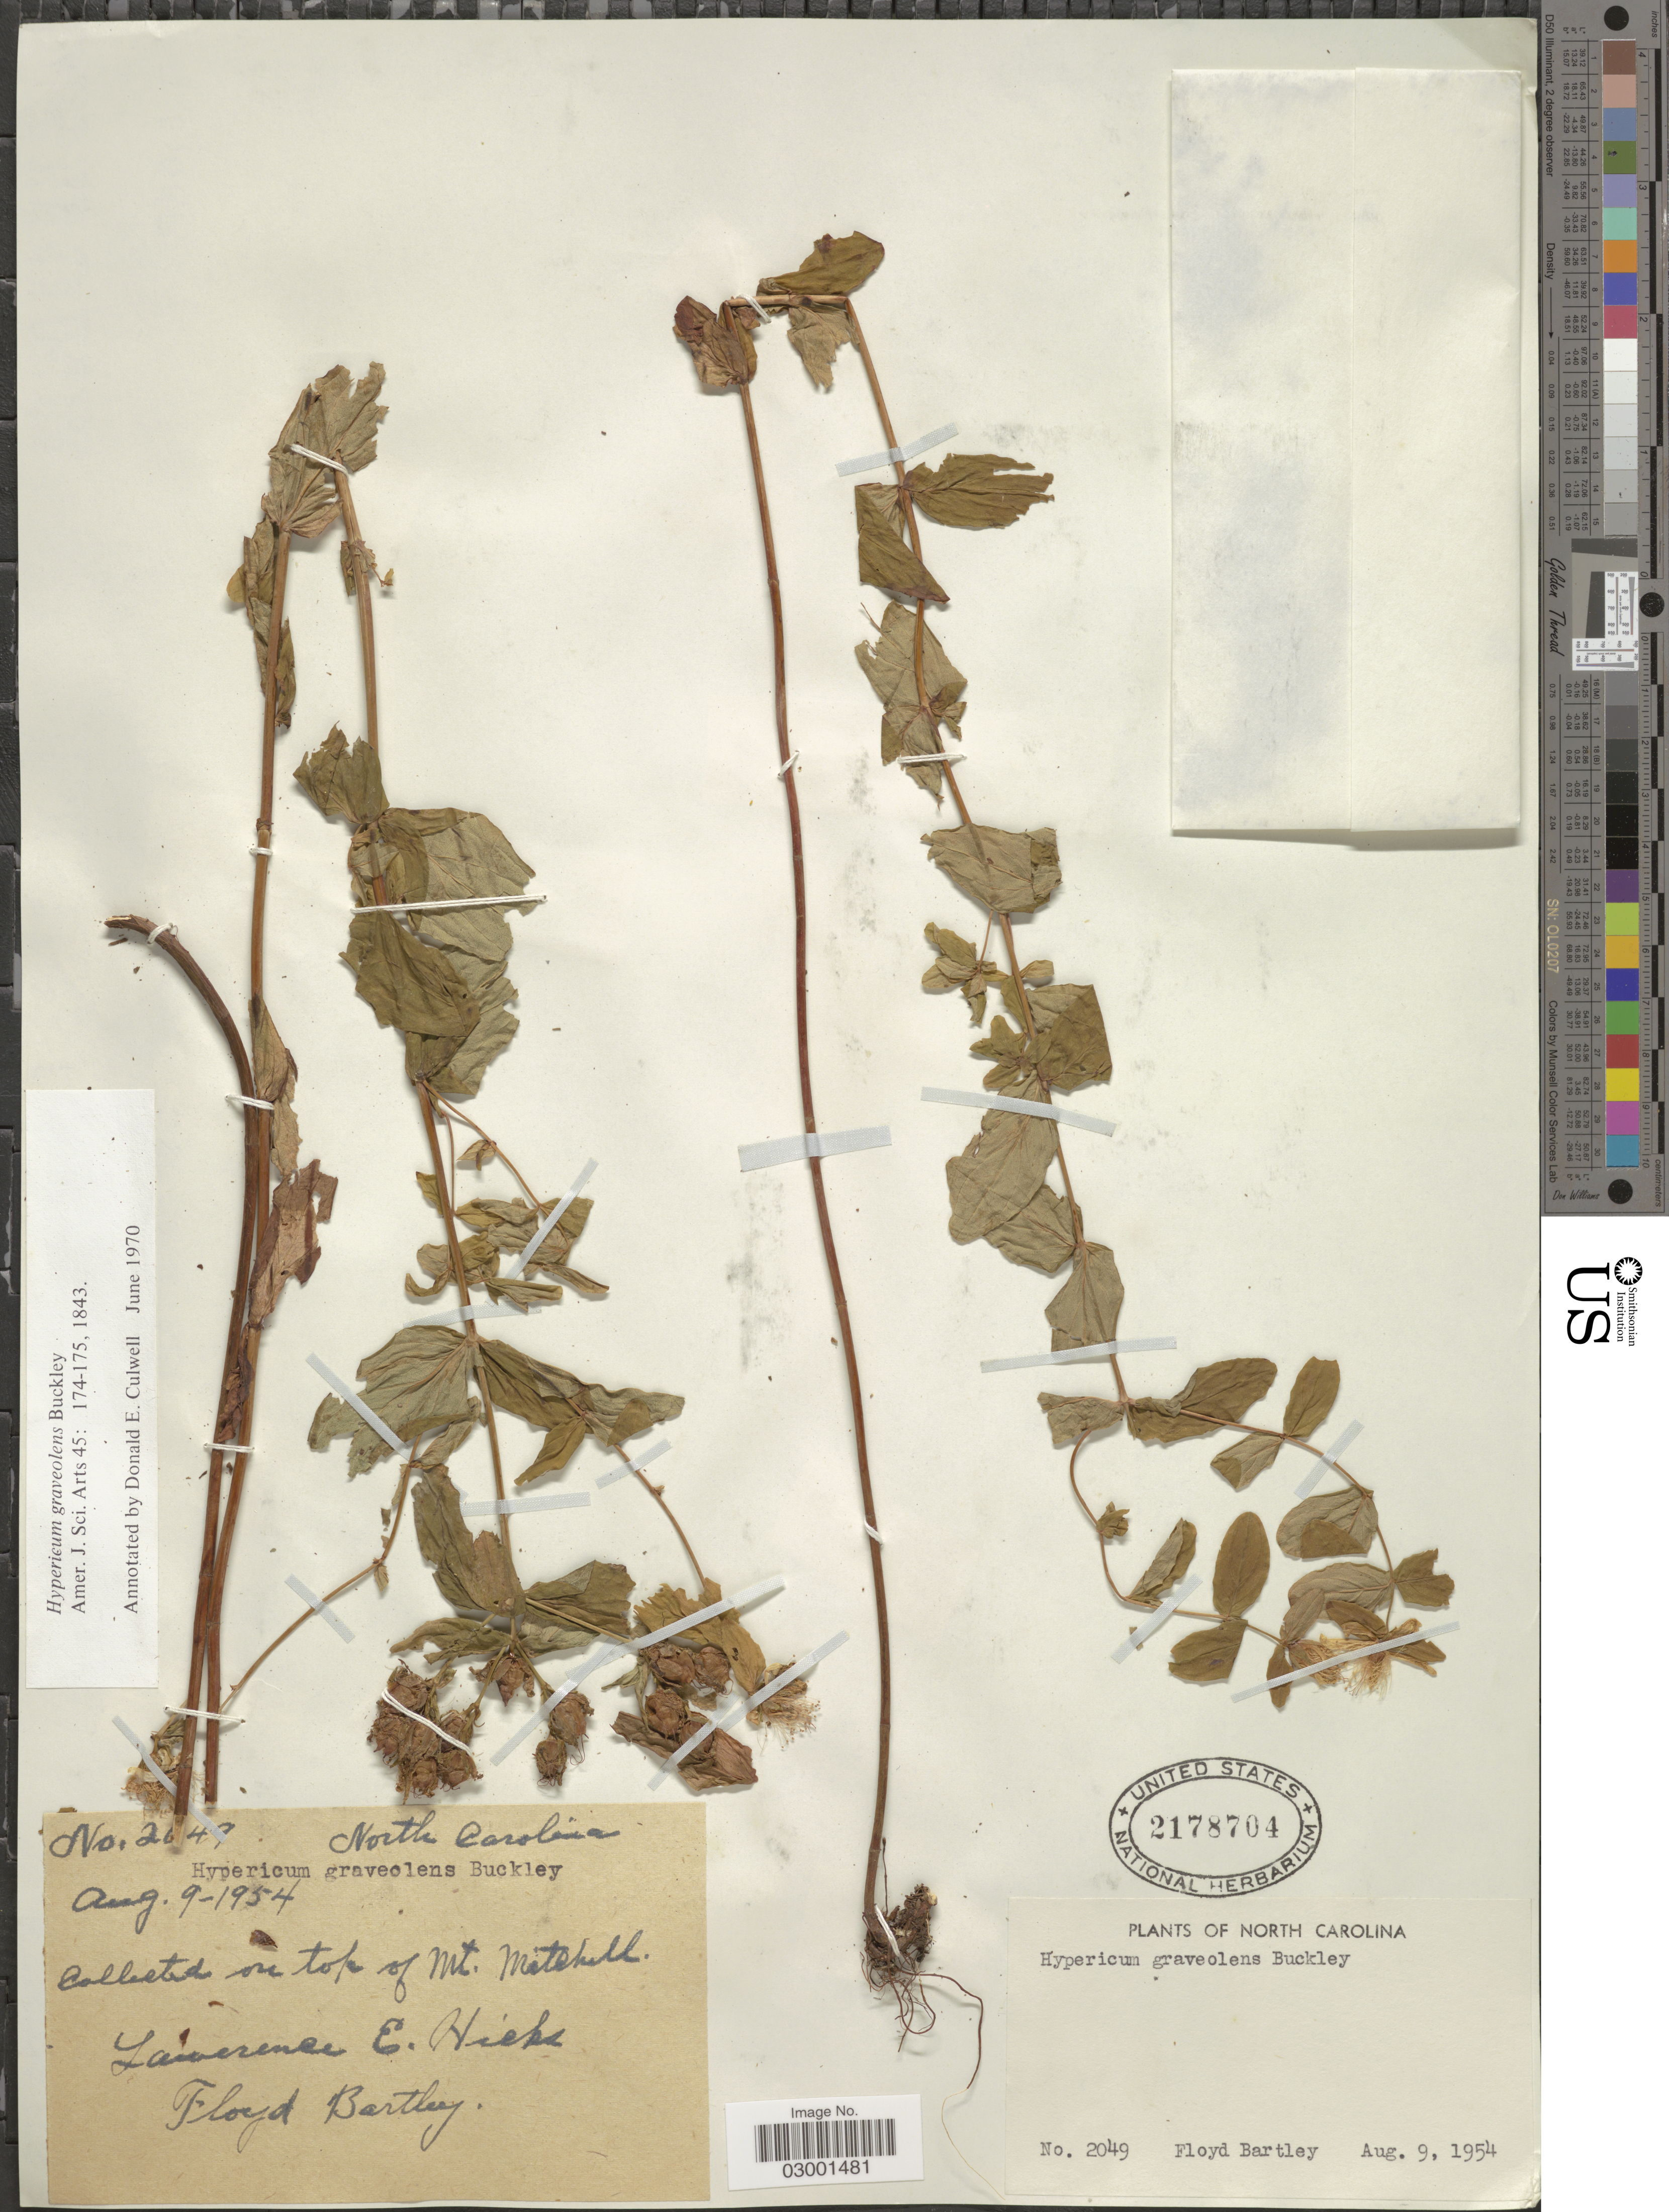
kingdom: Plantae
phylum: Tracheophyta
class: Magnoliopsida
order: Malpighiales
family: Hypericaceae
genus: Hypericum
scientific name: Hypericum graveolens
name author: Buckley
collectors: L. E. Hicks & F. Bartley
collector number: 2049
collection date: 1954-08-09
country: United States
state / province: North Carolina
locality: On top of Mt. Mitchell.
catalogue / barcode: US 2178704